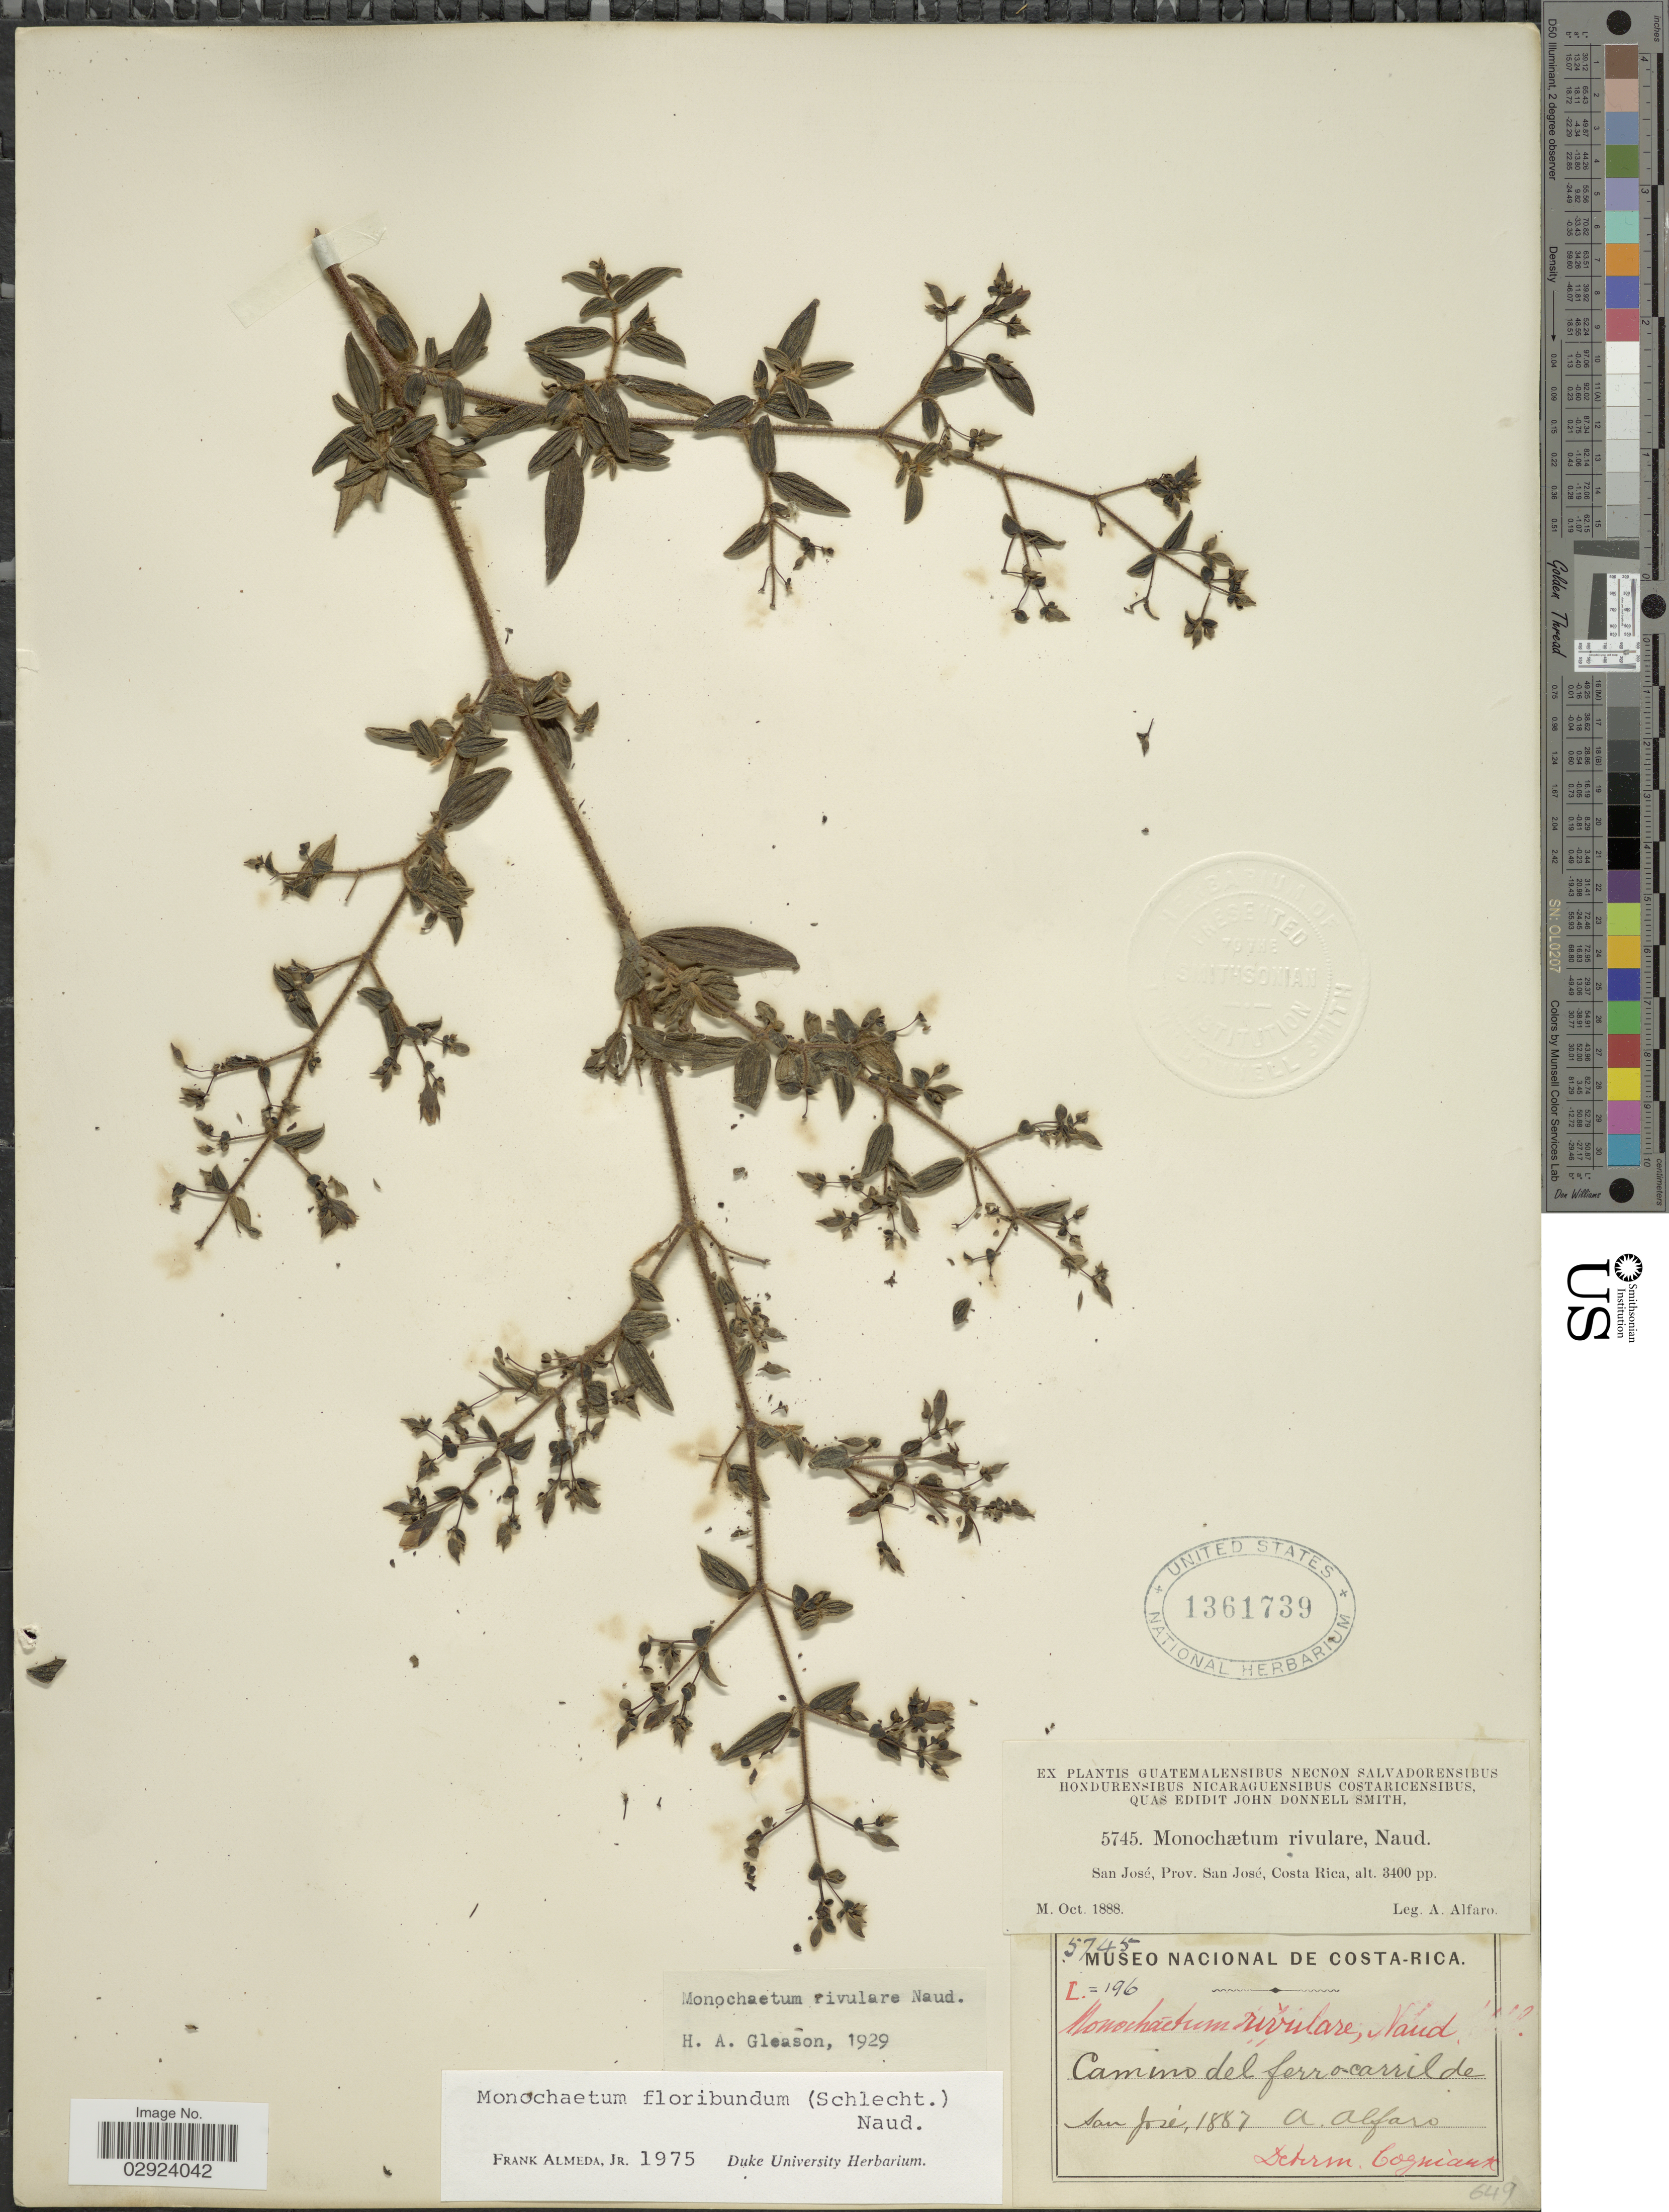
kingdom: Plantae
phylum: Tracheophyta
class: Magnoliopsida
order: Myrtales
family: Melastomataceae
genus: Monochaetum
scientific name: Monochaetum floribundum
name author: (Schltdl.) Naudin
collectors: A. Alfaro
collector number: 5745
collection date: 1887/1888-10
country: Costa Rica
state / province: San José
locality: Camino del ferro-carrilde. San José.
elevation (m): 1036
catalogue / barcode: US 1361739